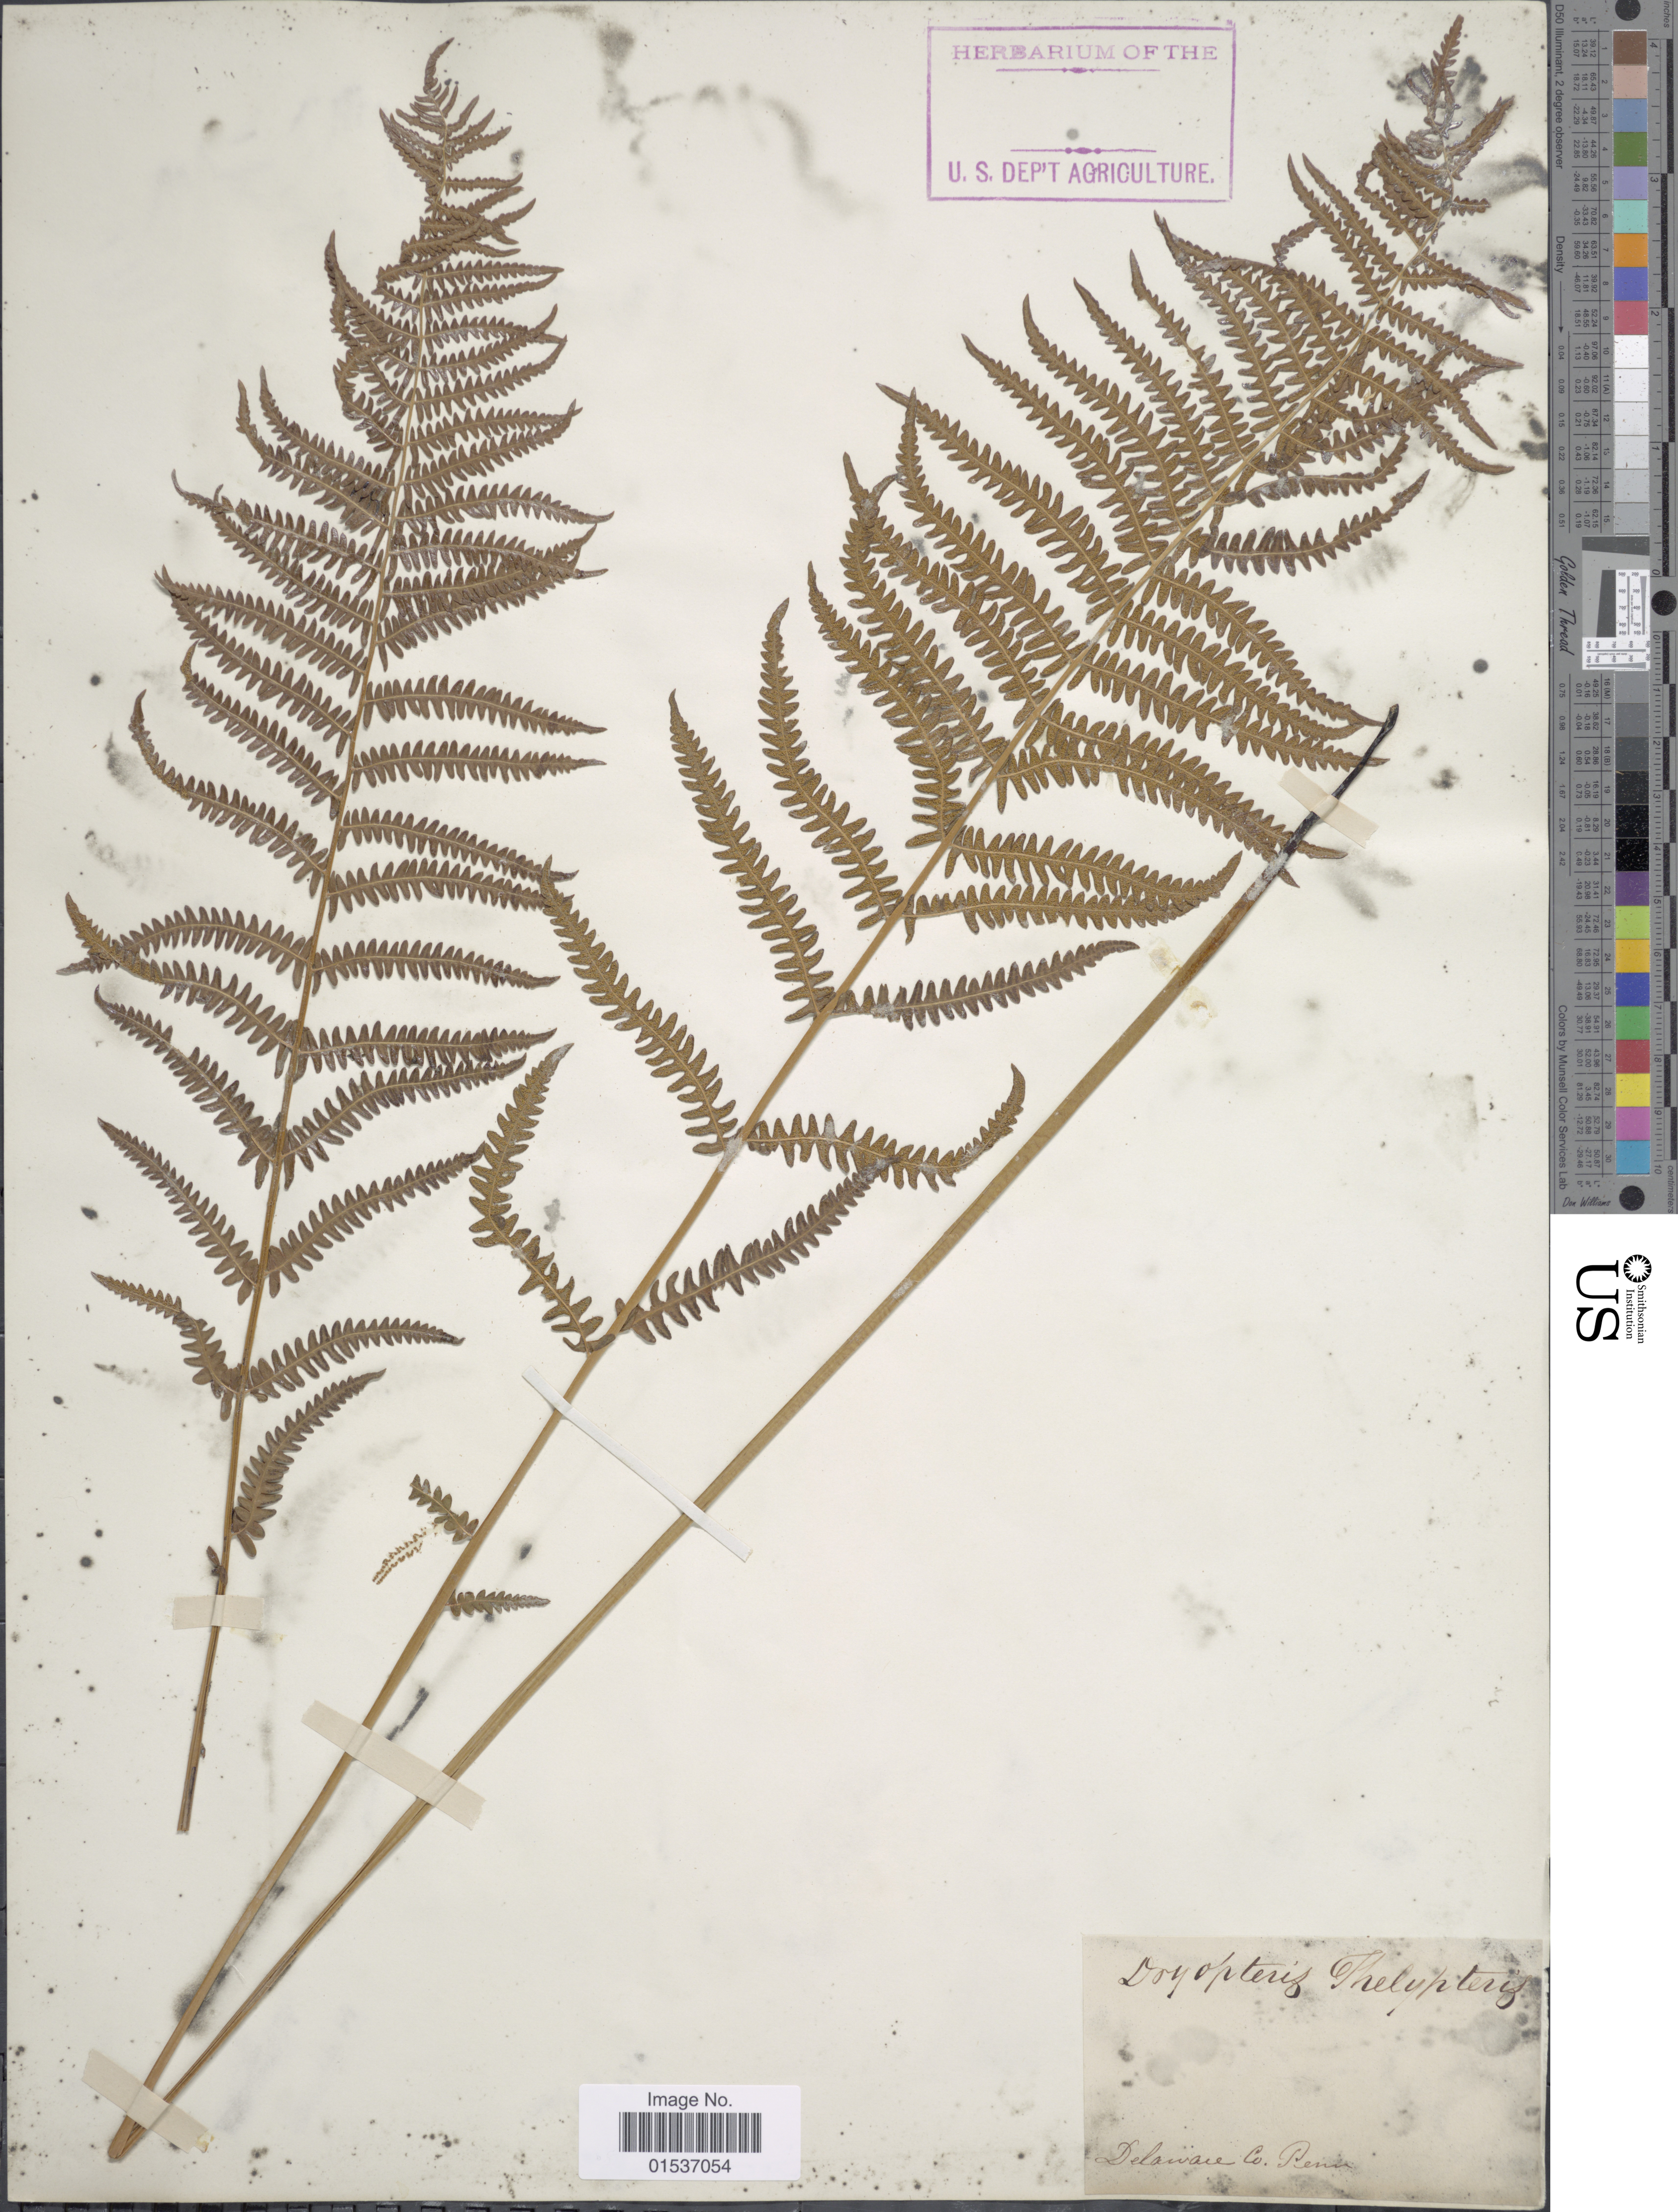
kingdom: Plantae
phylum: Tracheophyta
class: Polypodiopsida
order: Polypodiales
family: Thelypteridaceae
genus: Thelypteris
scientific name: Thelypteris palustris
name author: (Salisb.) Schott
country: United States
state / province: Pennsylvania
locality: Delaware Co. Penn.